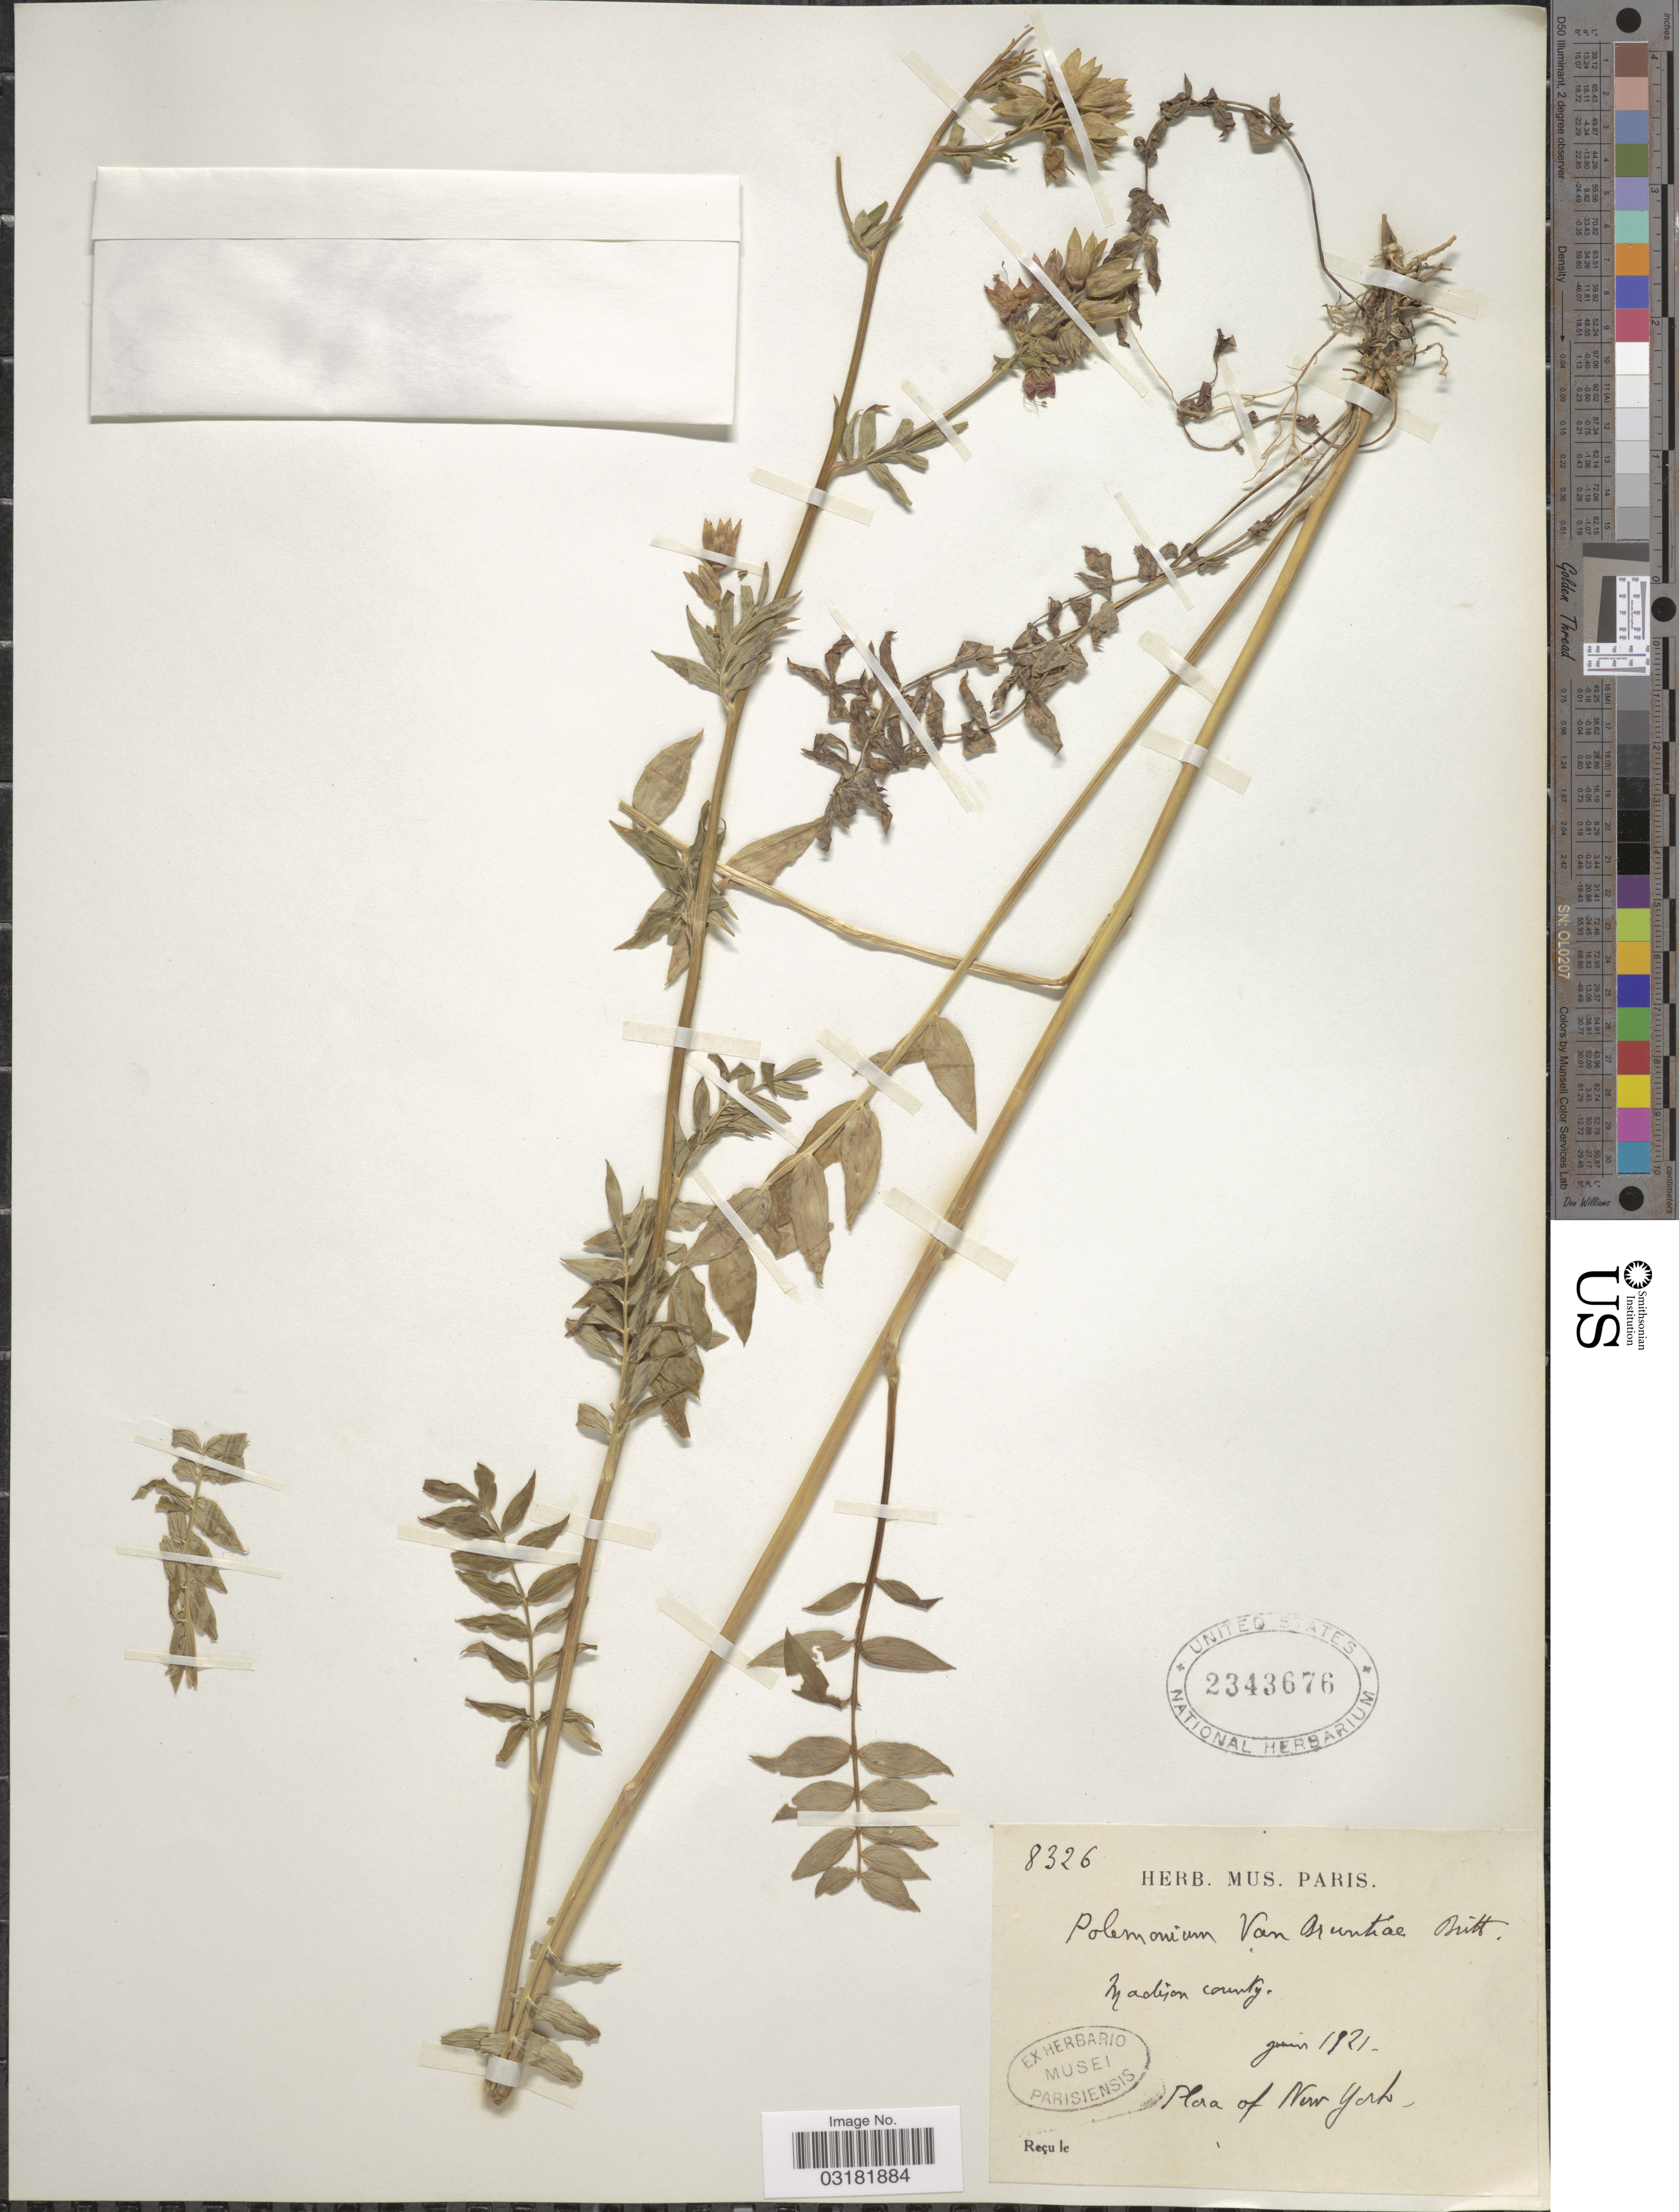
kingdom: Plantae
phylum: Tracheophyta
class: Magnoliopsida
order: Ericales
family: Polemoniaceae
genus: Polemonium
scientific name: Polemonium vanbruntiae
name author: Britton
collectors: ex herb. Mus. Paris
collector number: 8326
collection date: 1921-06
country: United States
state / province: New York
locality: Madison county.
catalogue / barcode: US 2343676